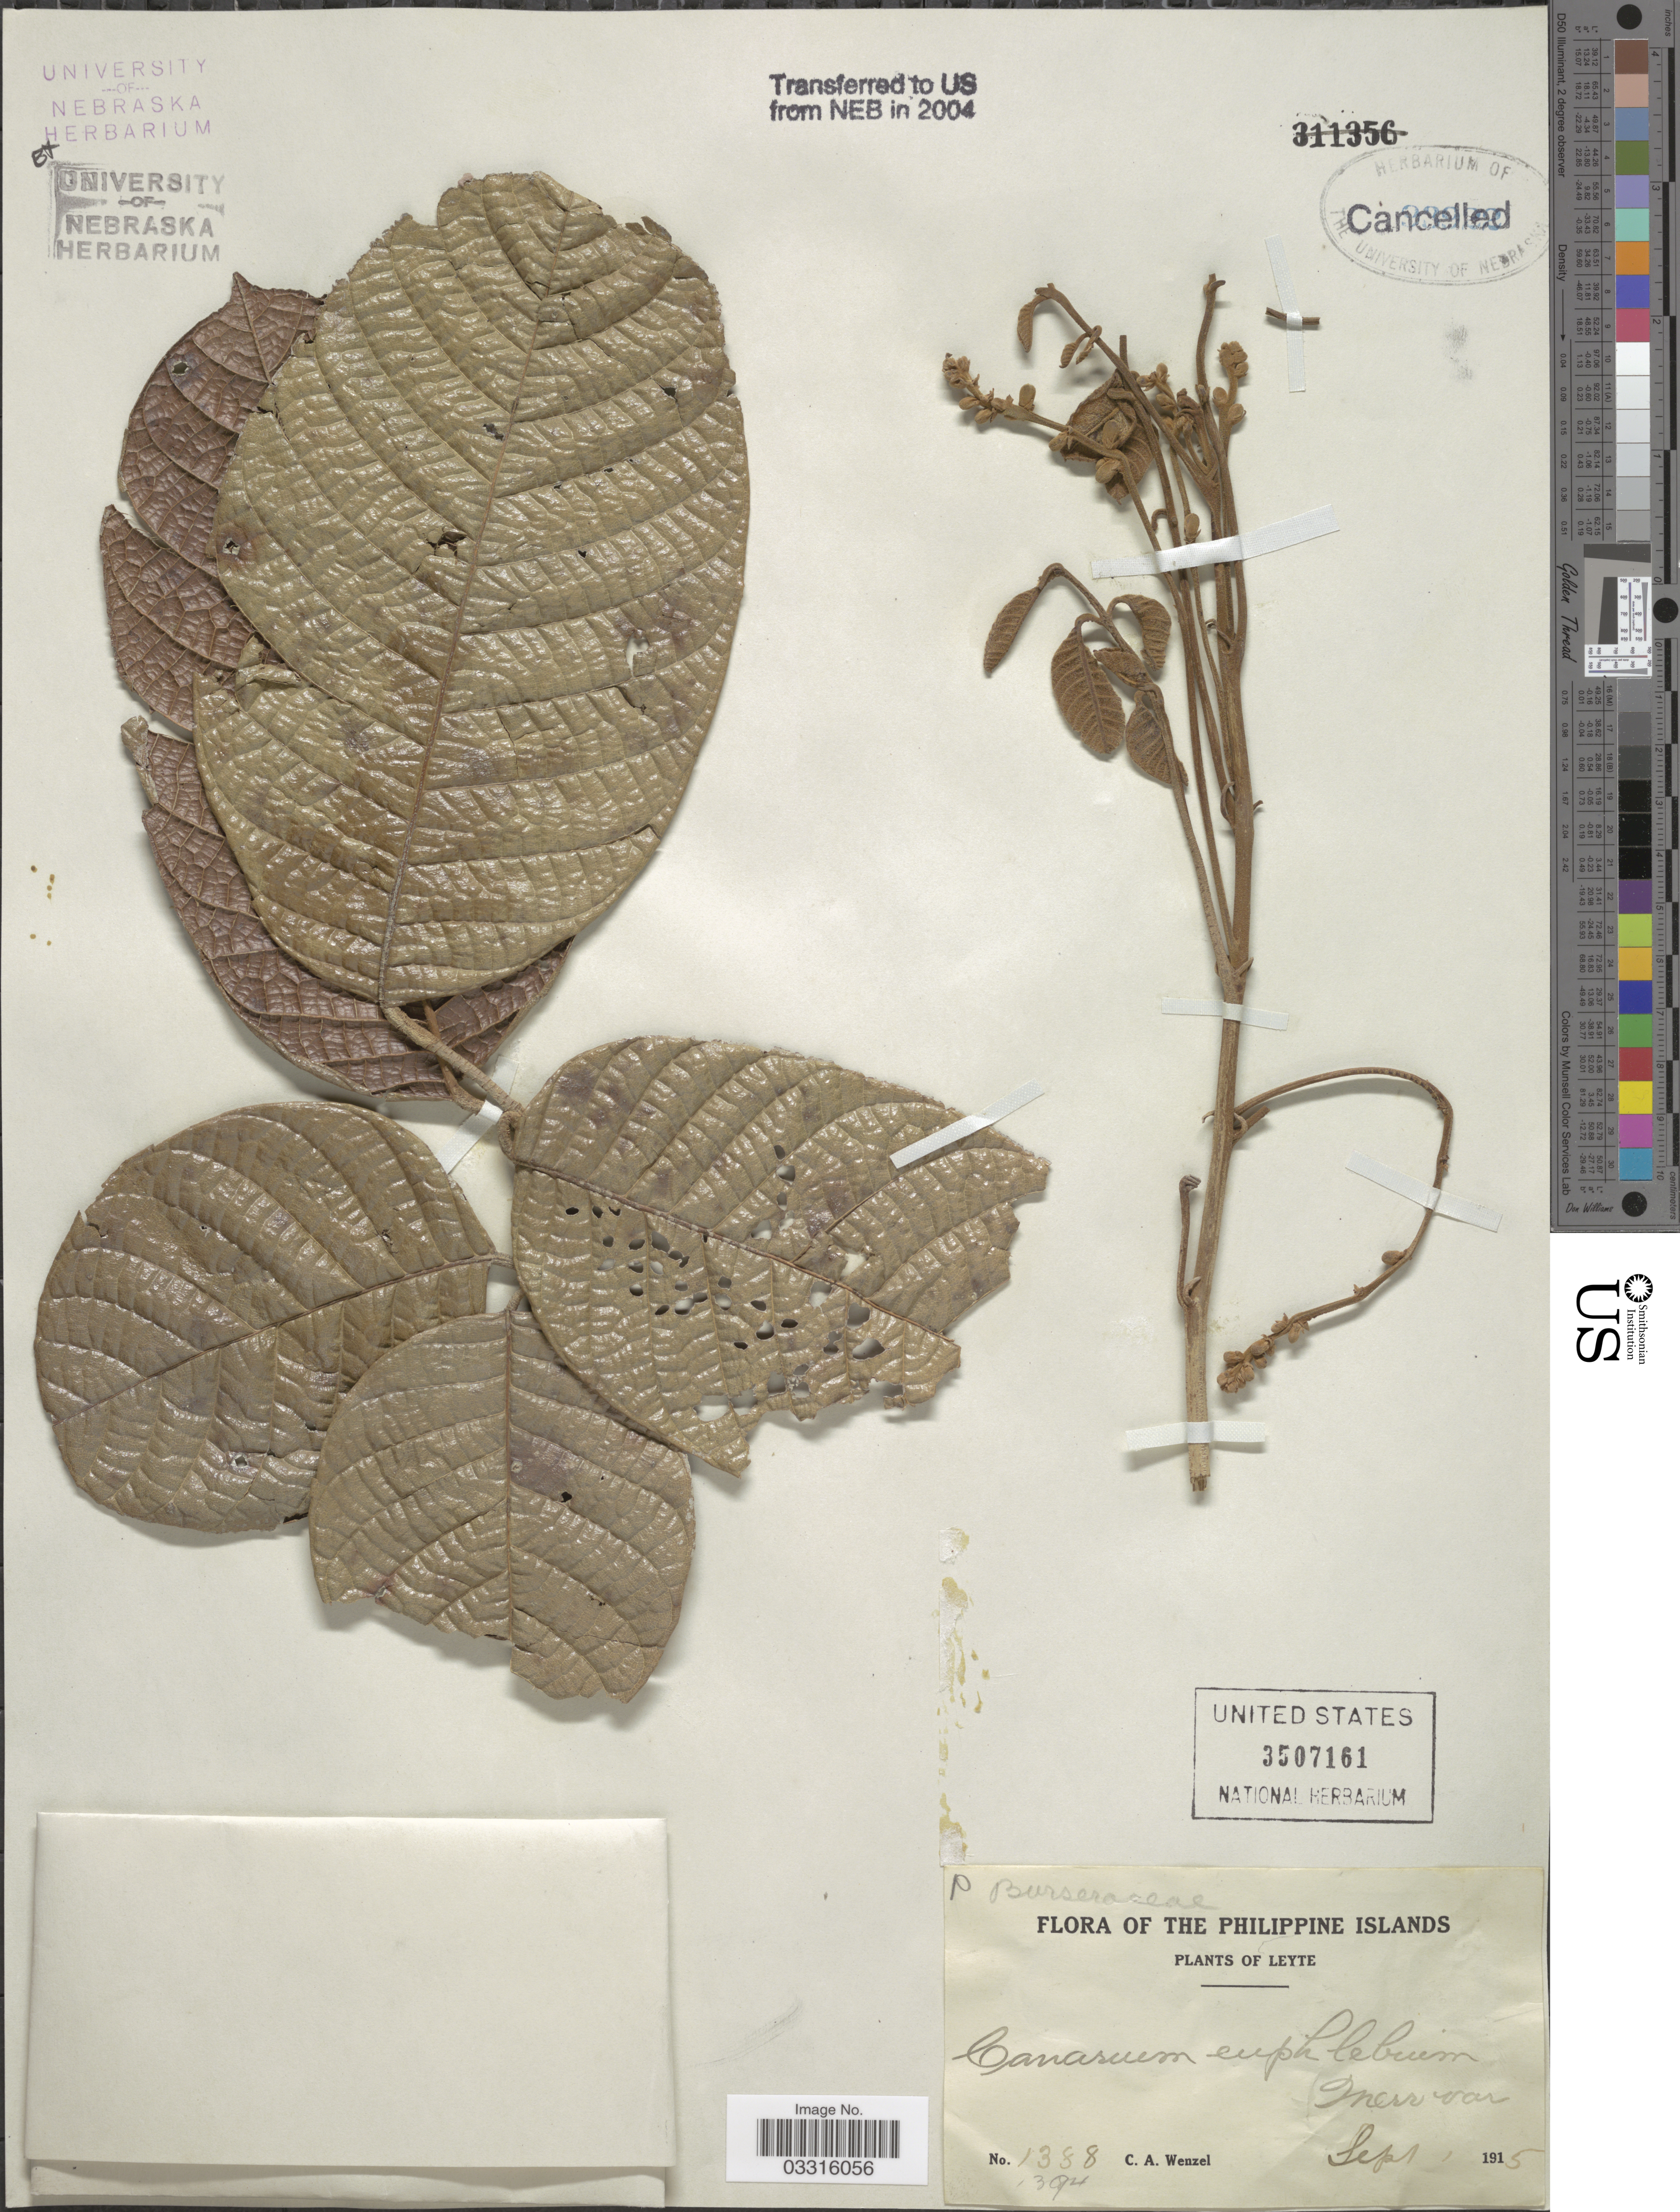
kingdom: Plantae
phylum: Tracheophyta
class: Magnoliopsida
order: Sapindales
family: Burseraceae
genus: Canarium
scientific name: Canarium euryphyllum var. euryphyllum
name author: G. Perkins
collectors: C. Wenzel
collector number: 1388/1394?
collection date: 1915-09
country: Philippines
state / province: Eastern Visayas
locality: Leyte.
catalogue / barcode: US 3507161